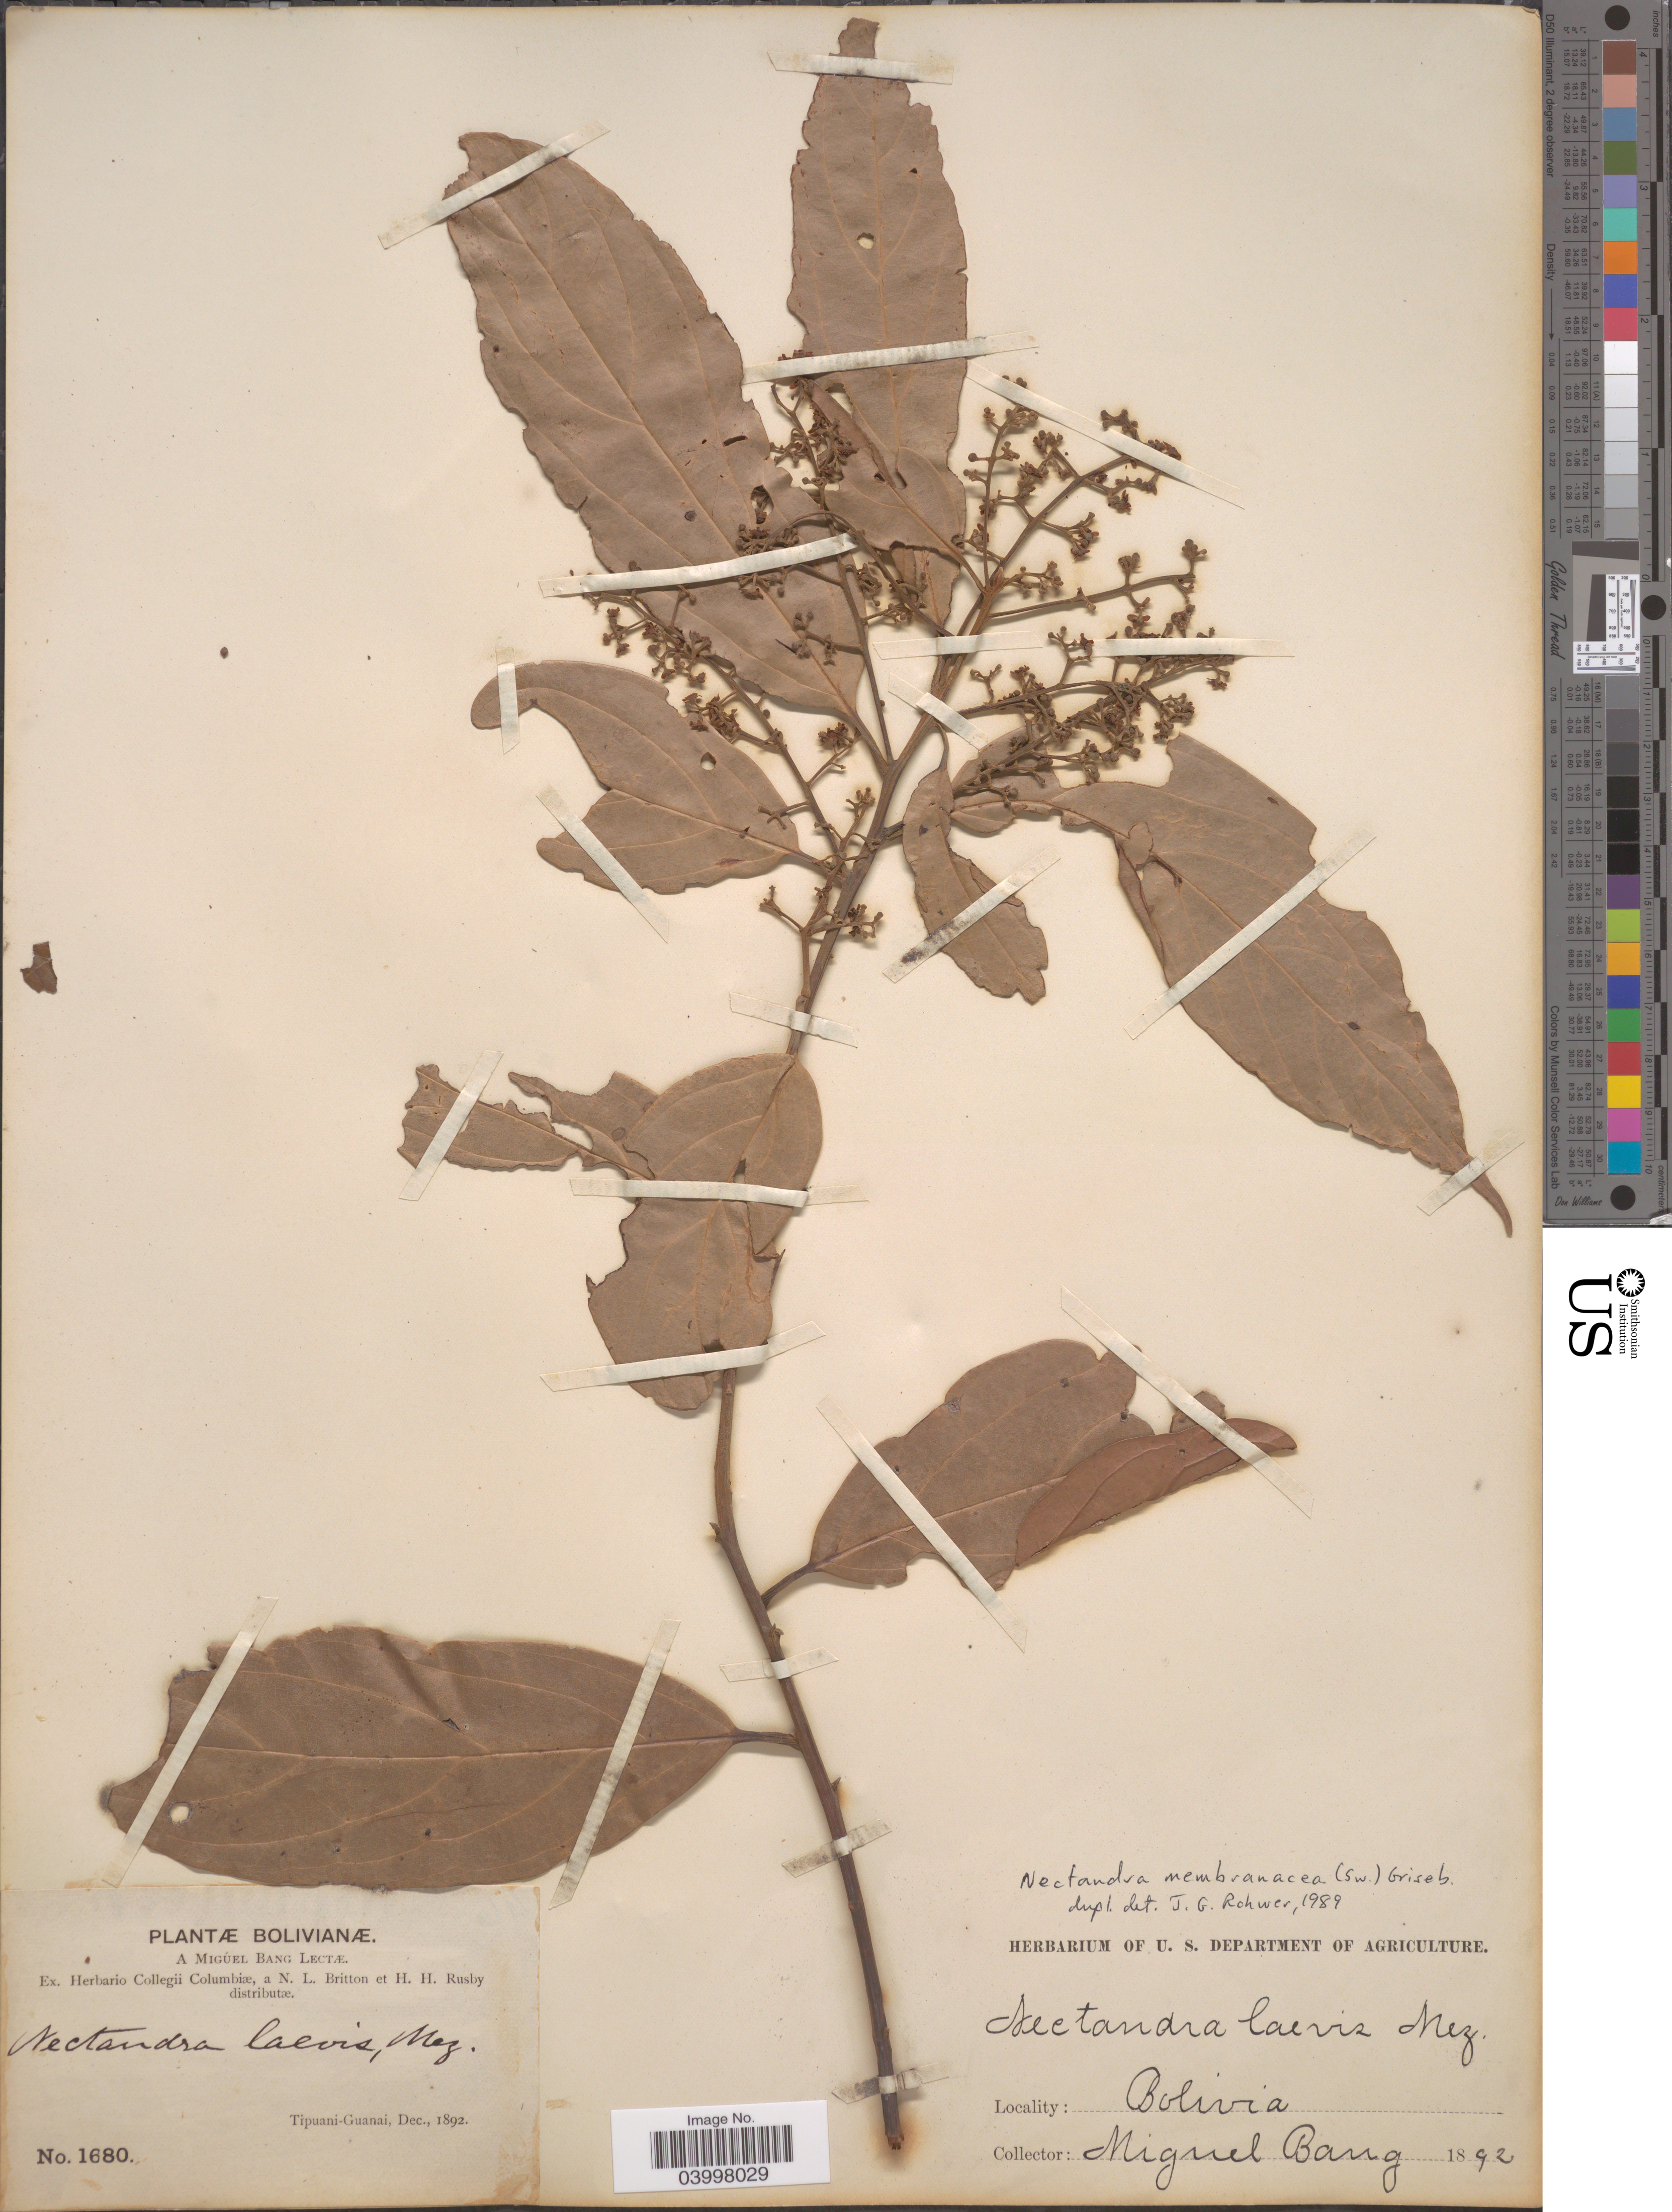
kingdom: Plantae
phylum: Tracheophyta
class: Magnoliopsida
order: Laurales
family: Lauraceae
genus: Nectandra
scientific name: Nectandra membranacea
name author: (Sw.) Griseb.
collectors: M. Bang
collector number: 1680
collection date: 1892-12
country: Bolivia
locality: Tipuani-Guanai.